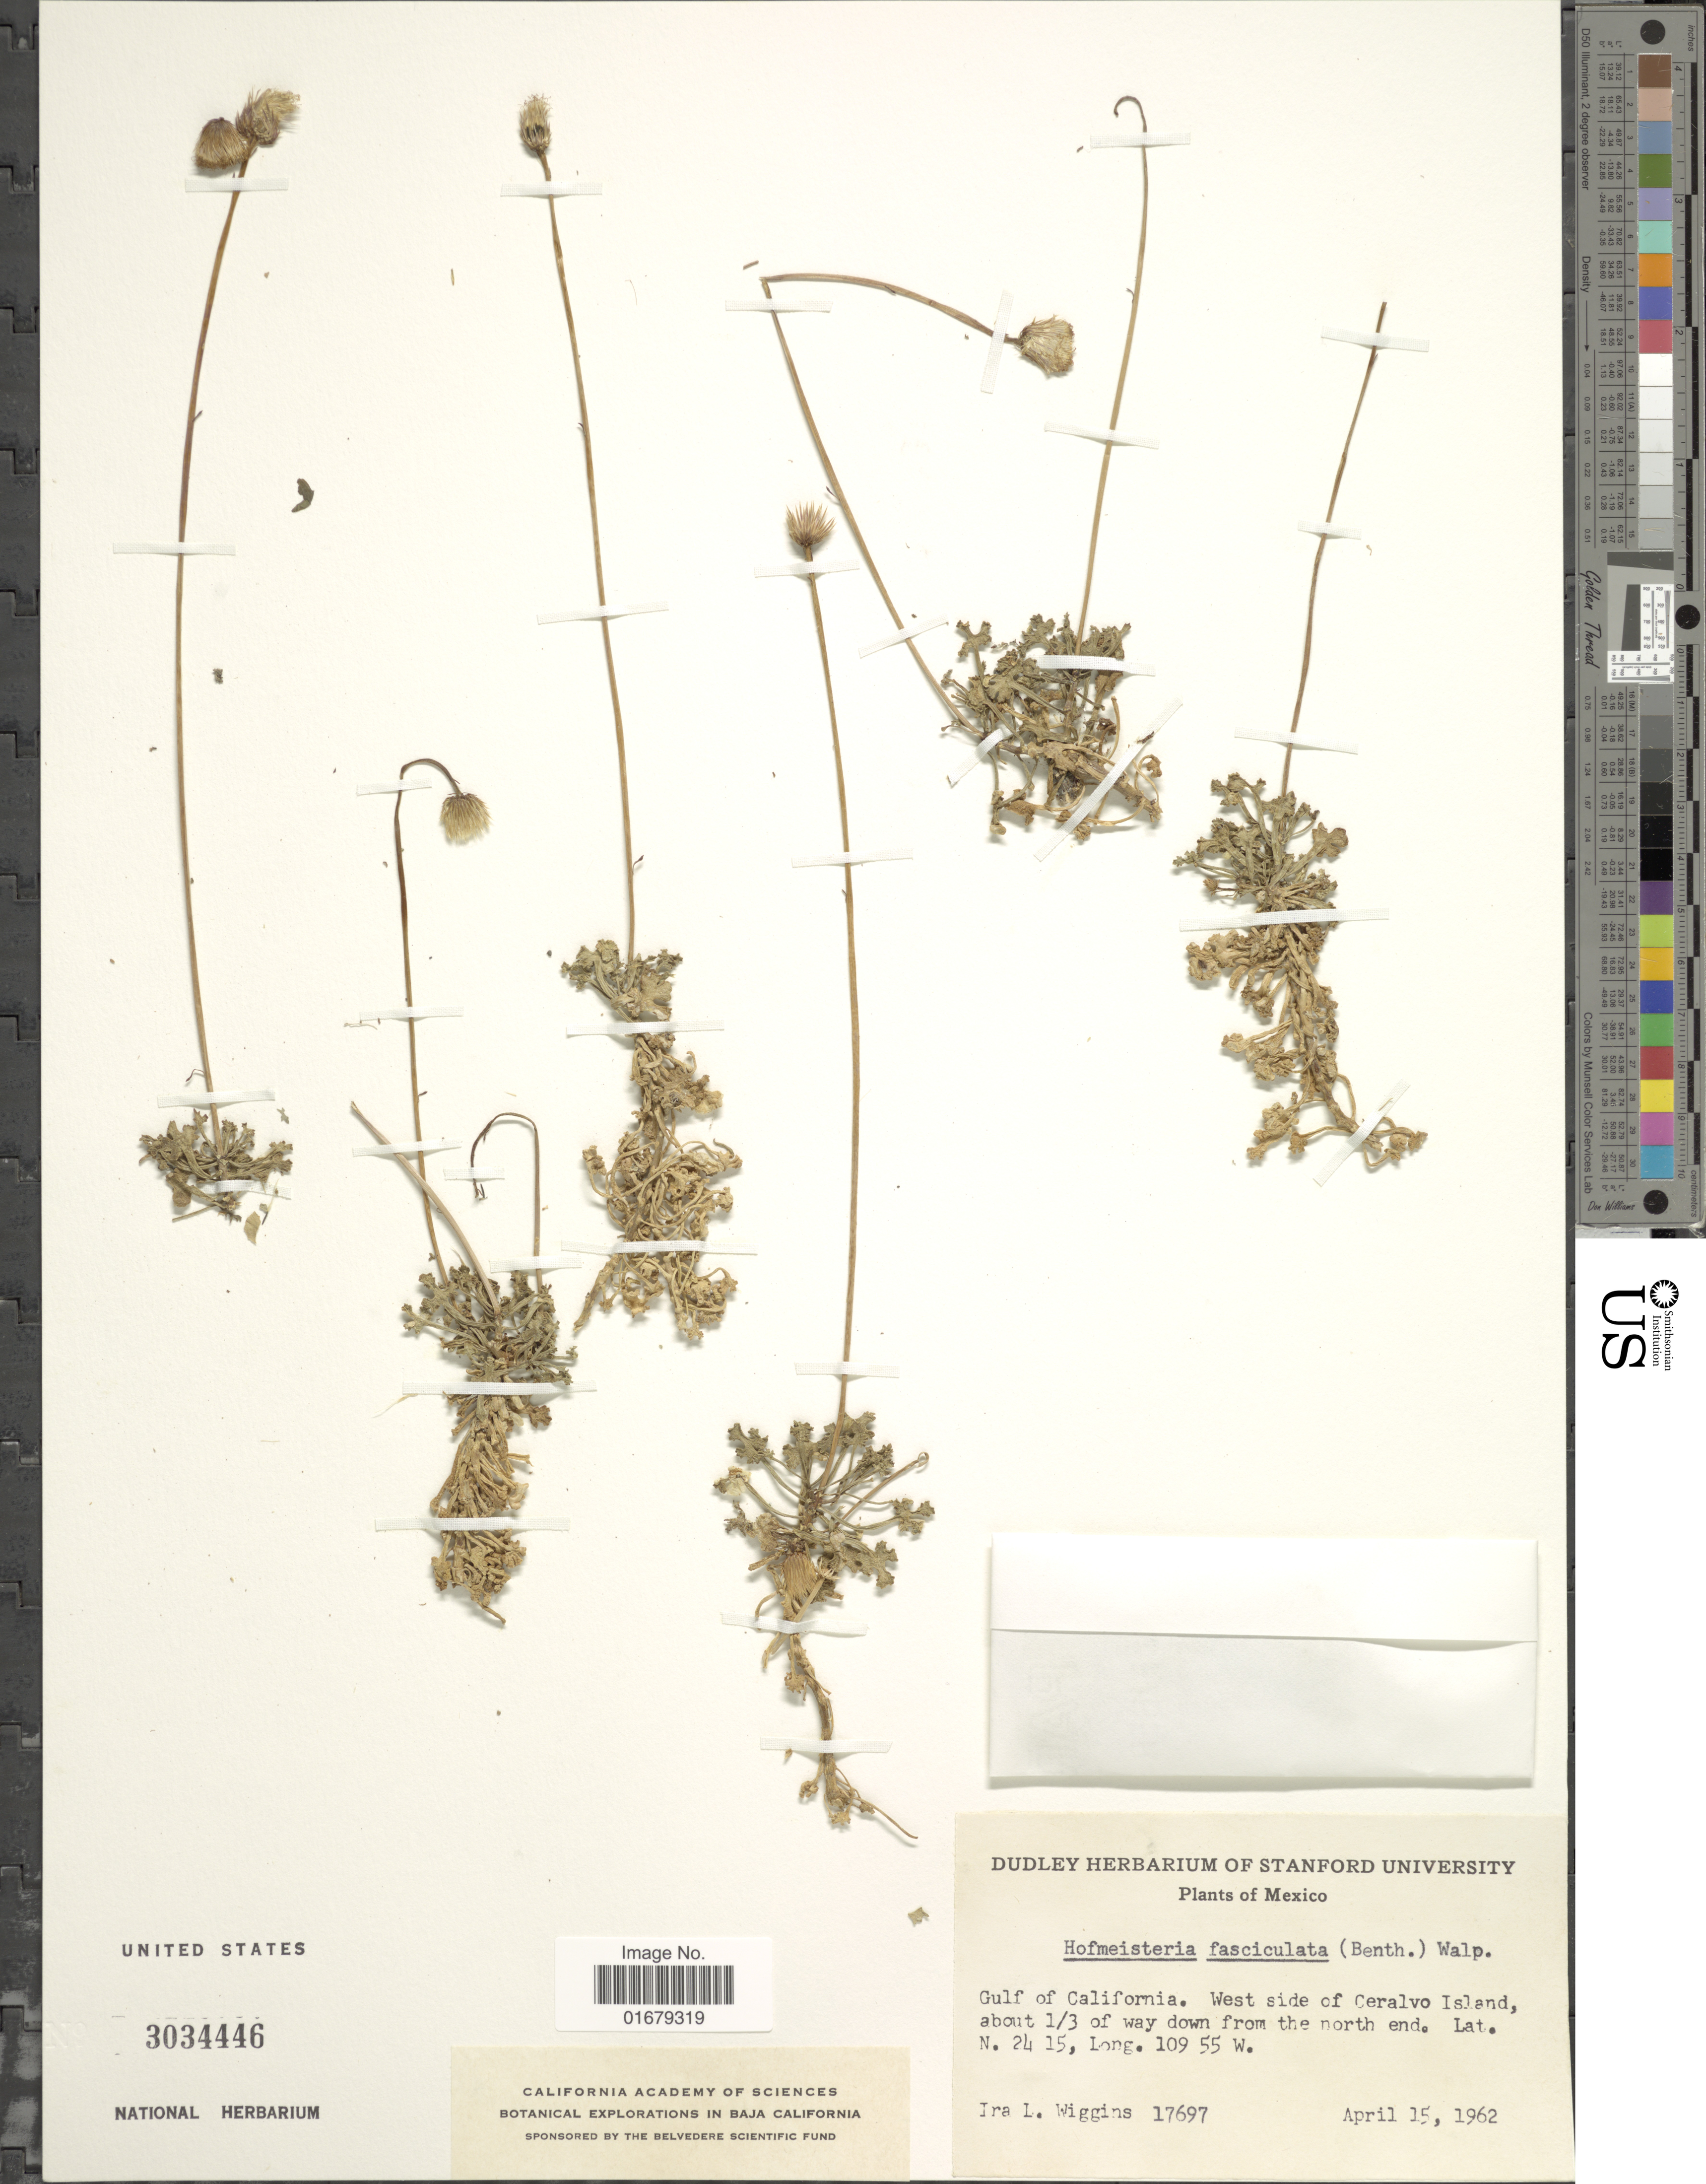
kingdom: Plantae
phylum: Tracheophyta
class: Magnoliopsida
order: Asterales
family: Asteraceae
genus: Hofmeisteria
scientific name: Hofmeisteria fasciculata var. pubescens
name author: (S. Watson) B.L. Rob.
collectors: I. L. Wiggins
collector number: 17697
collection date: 1962-04-15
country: Mexico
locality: Gulf of California, West side of Ceralvo Island about 1/3 of way down from the north end.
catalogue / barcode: US 3034446